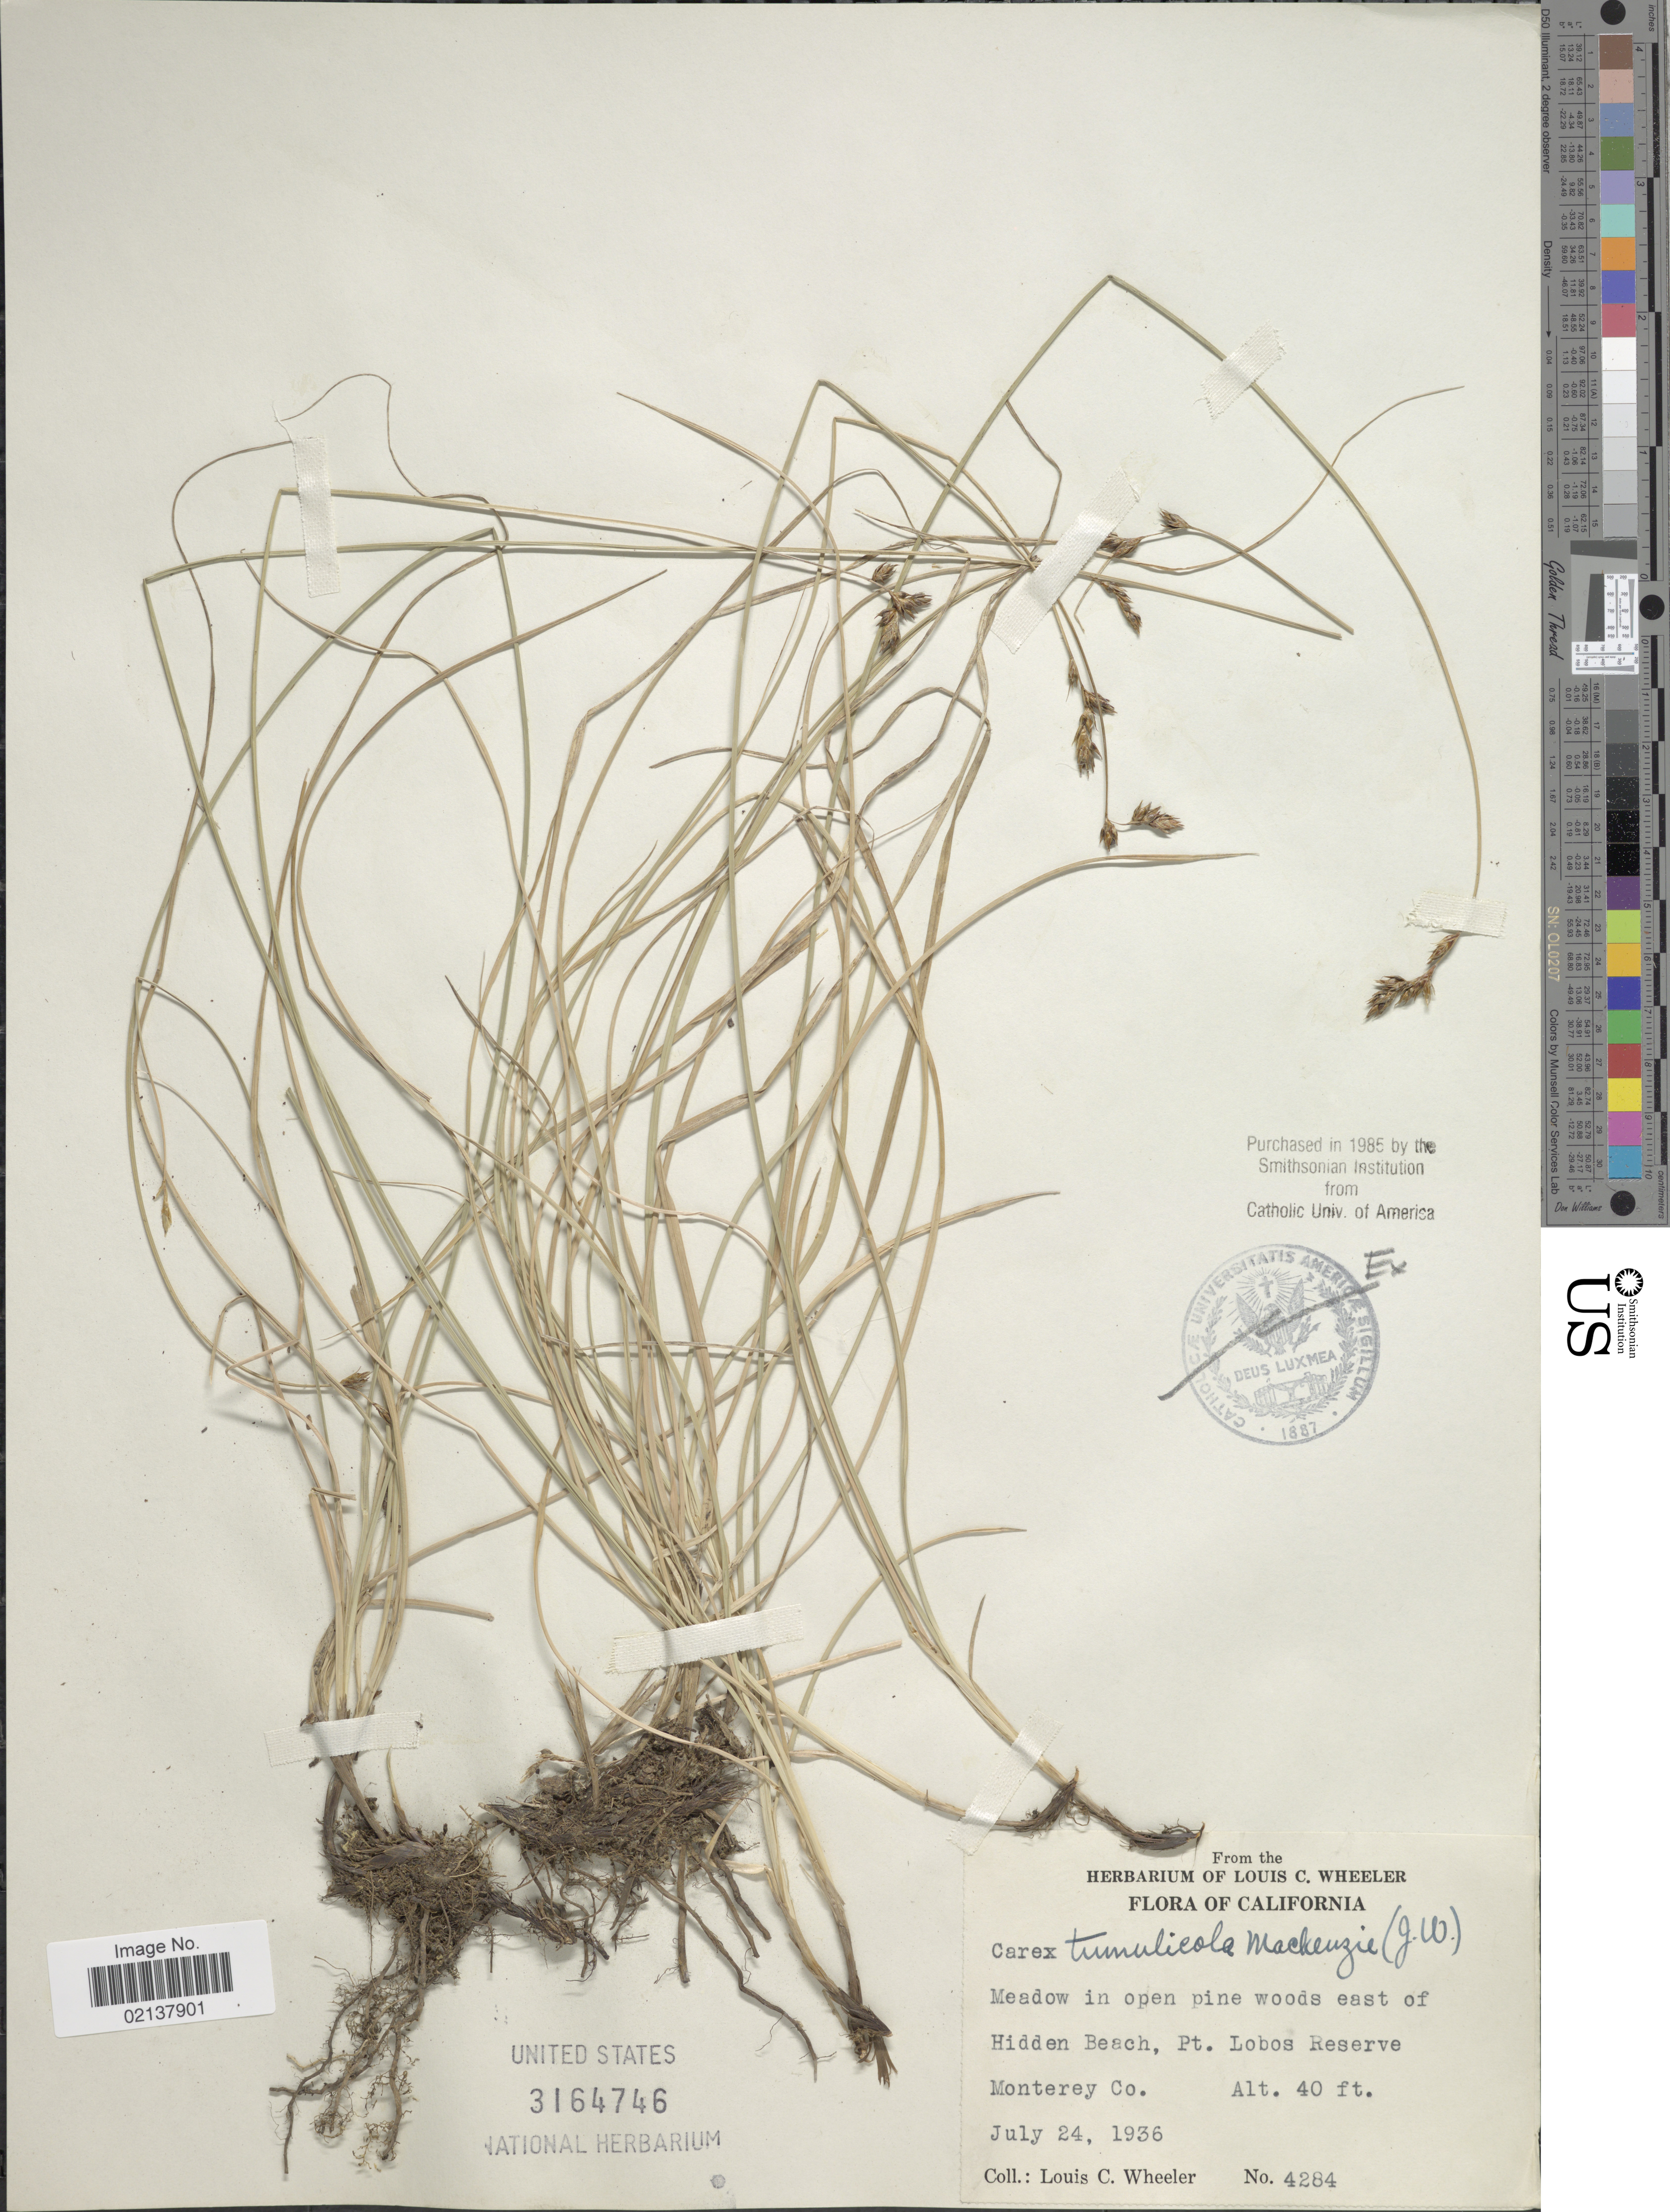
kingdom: Plantae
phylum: Tracheophyta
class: Liliopsida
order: Poales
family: Cyperaceae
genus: Carex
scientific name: Carex tumulicola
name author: Mack.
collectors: L. C. Wheeler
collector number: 4284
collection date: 1936-07-24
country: United States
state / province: California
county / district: Monterey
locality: Meadow in open pine woods east of Hidden Beach, Pt. Lobos Reserve, Monterey Co.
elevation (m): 12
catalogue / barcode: US 3164746